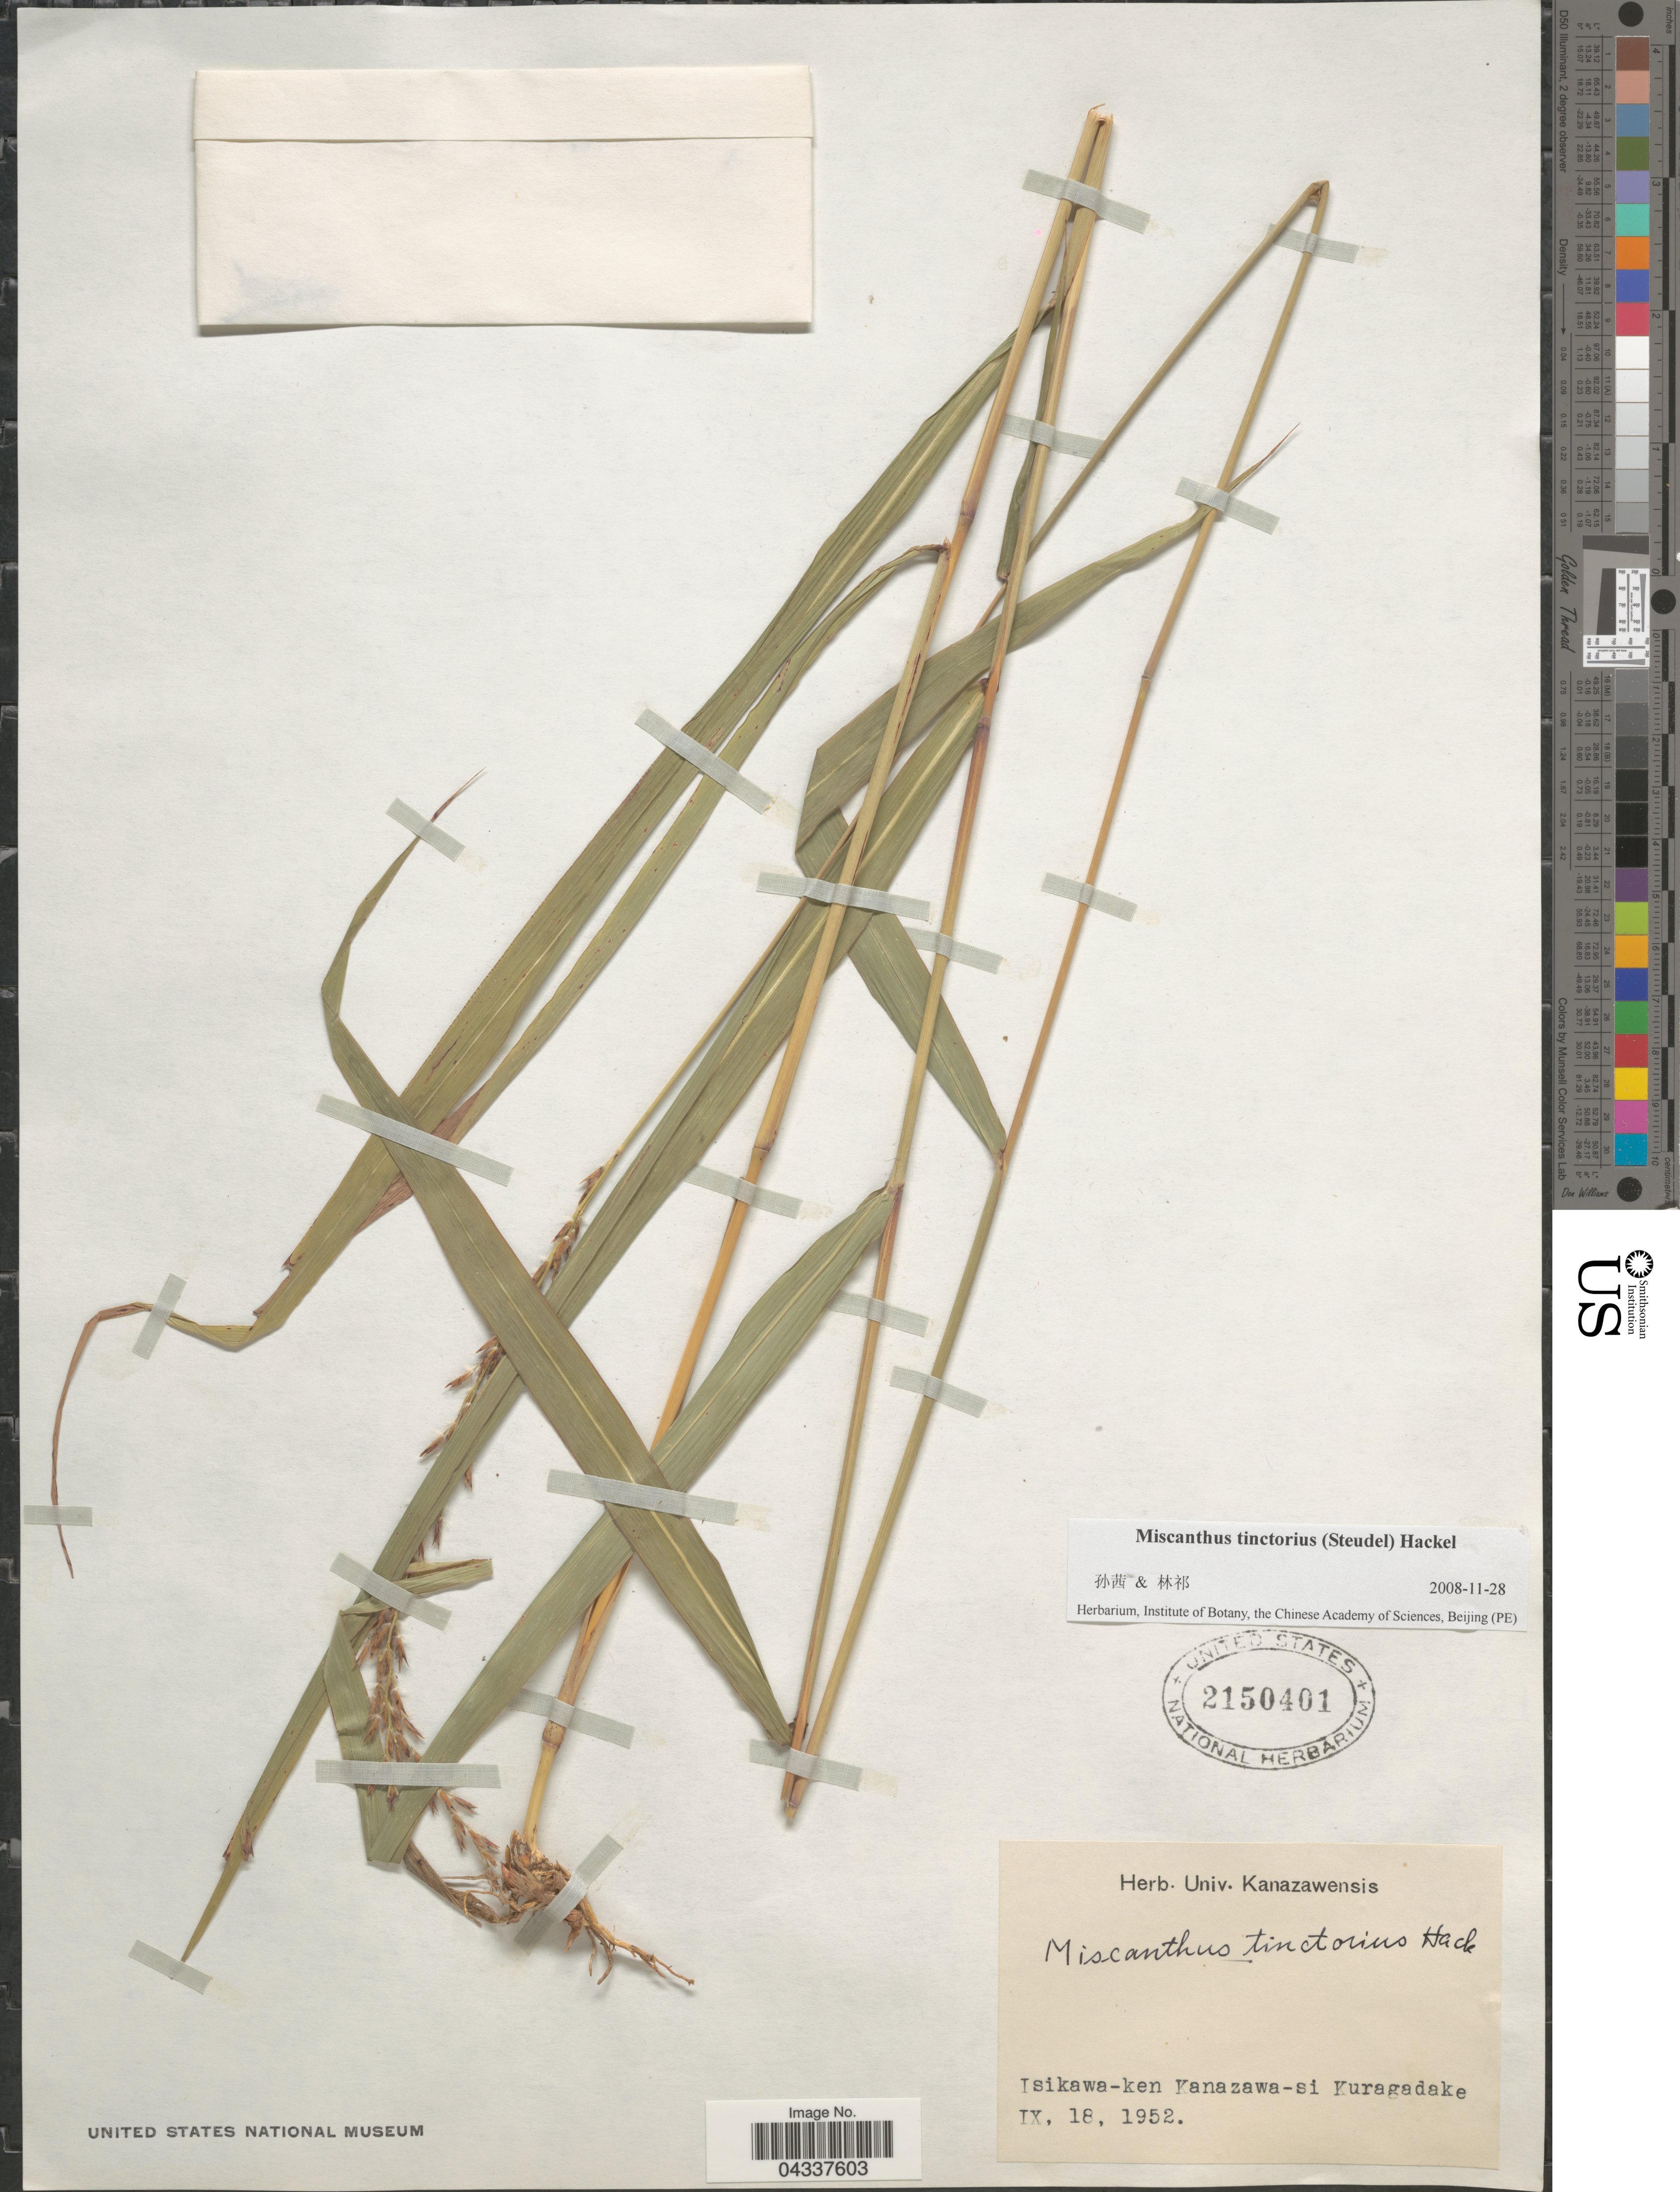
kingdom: Plantae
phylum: Tracheophyta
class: Liliopsida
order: Poales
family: Poaceae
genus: Miscanthus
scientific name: Miscanthus tinctorius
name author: (Steud.) Hack.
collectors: Ex Herb. Univ. Kanazawensis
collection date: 1952-09-18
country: Japan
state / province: Isikawa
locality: Isikawa-ken, Kanazawa-si Kuragadake.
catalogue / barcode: US 2150401